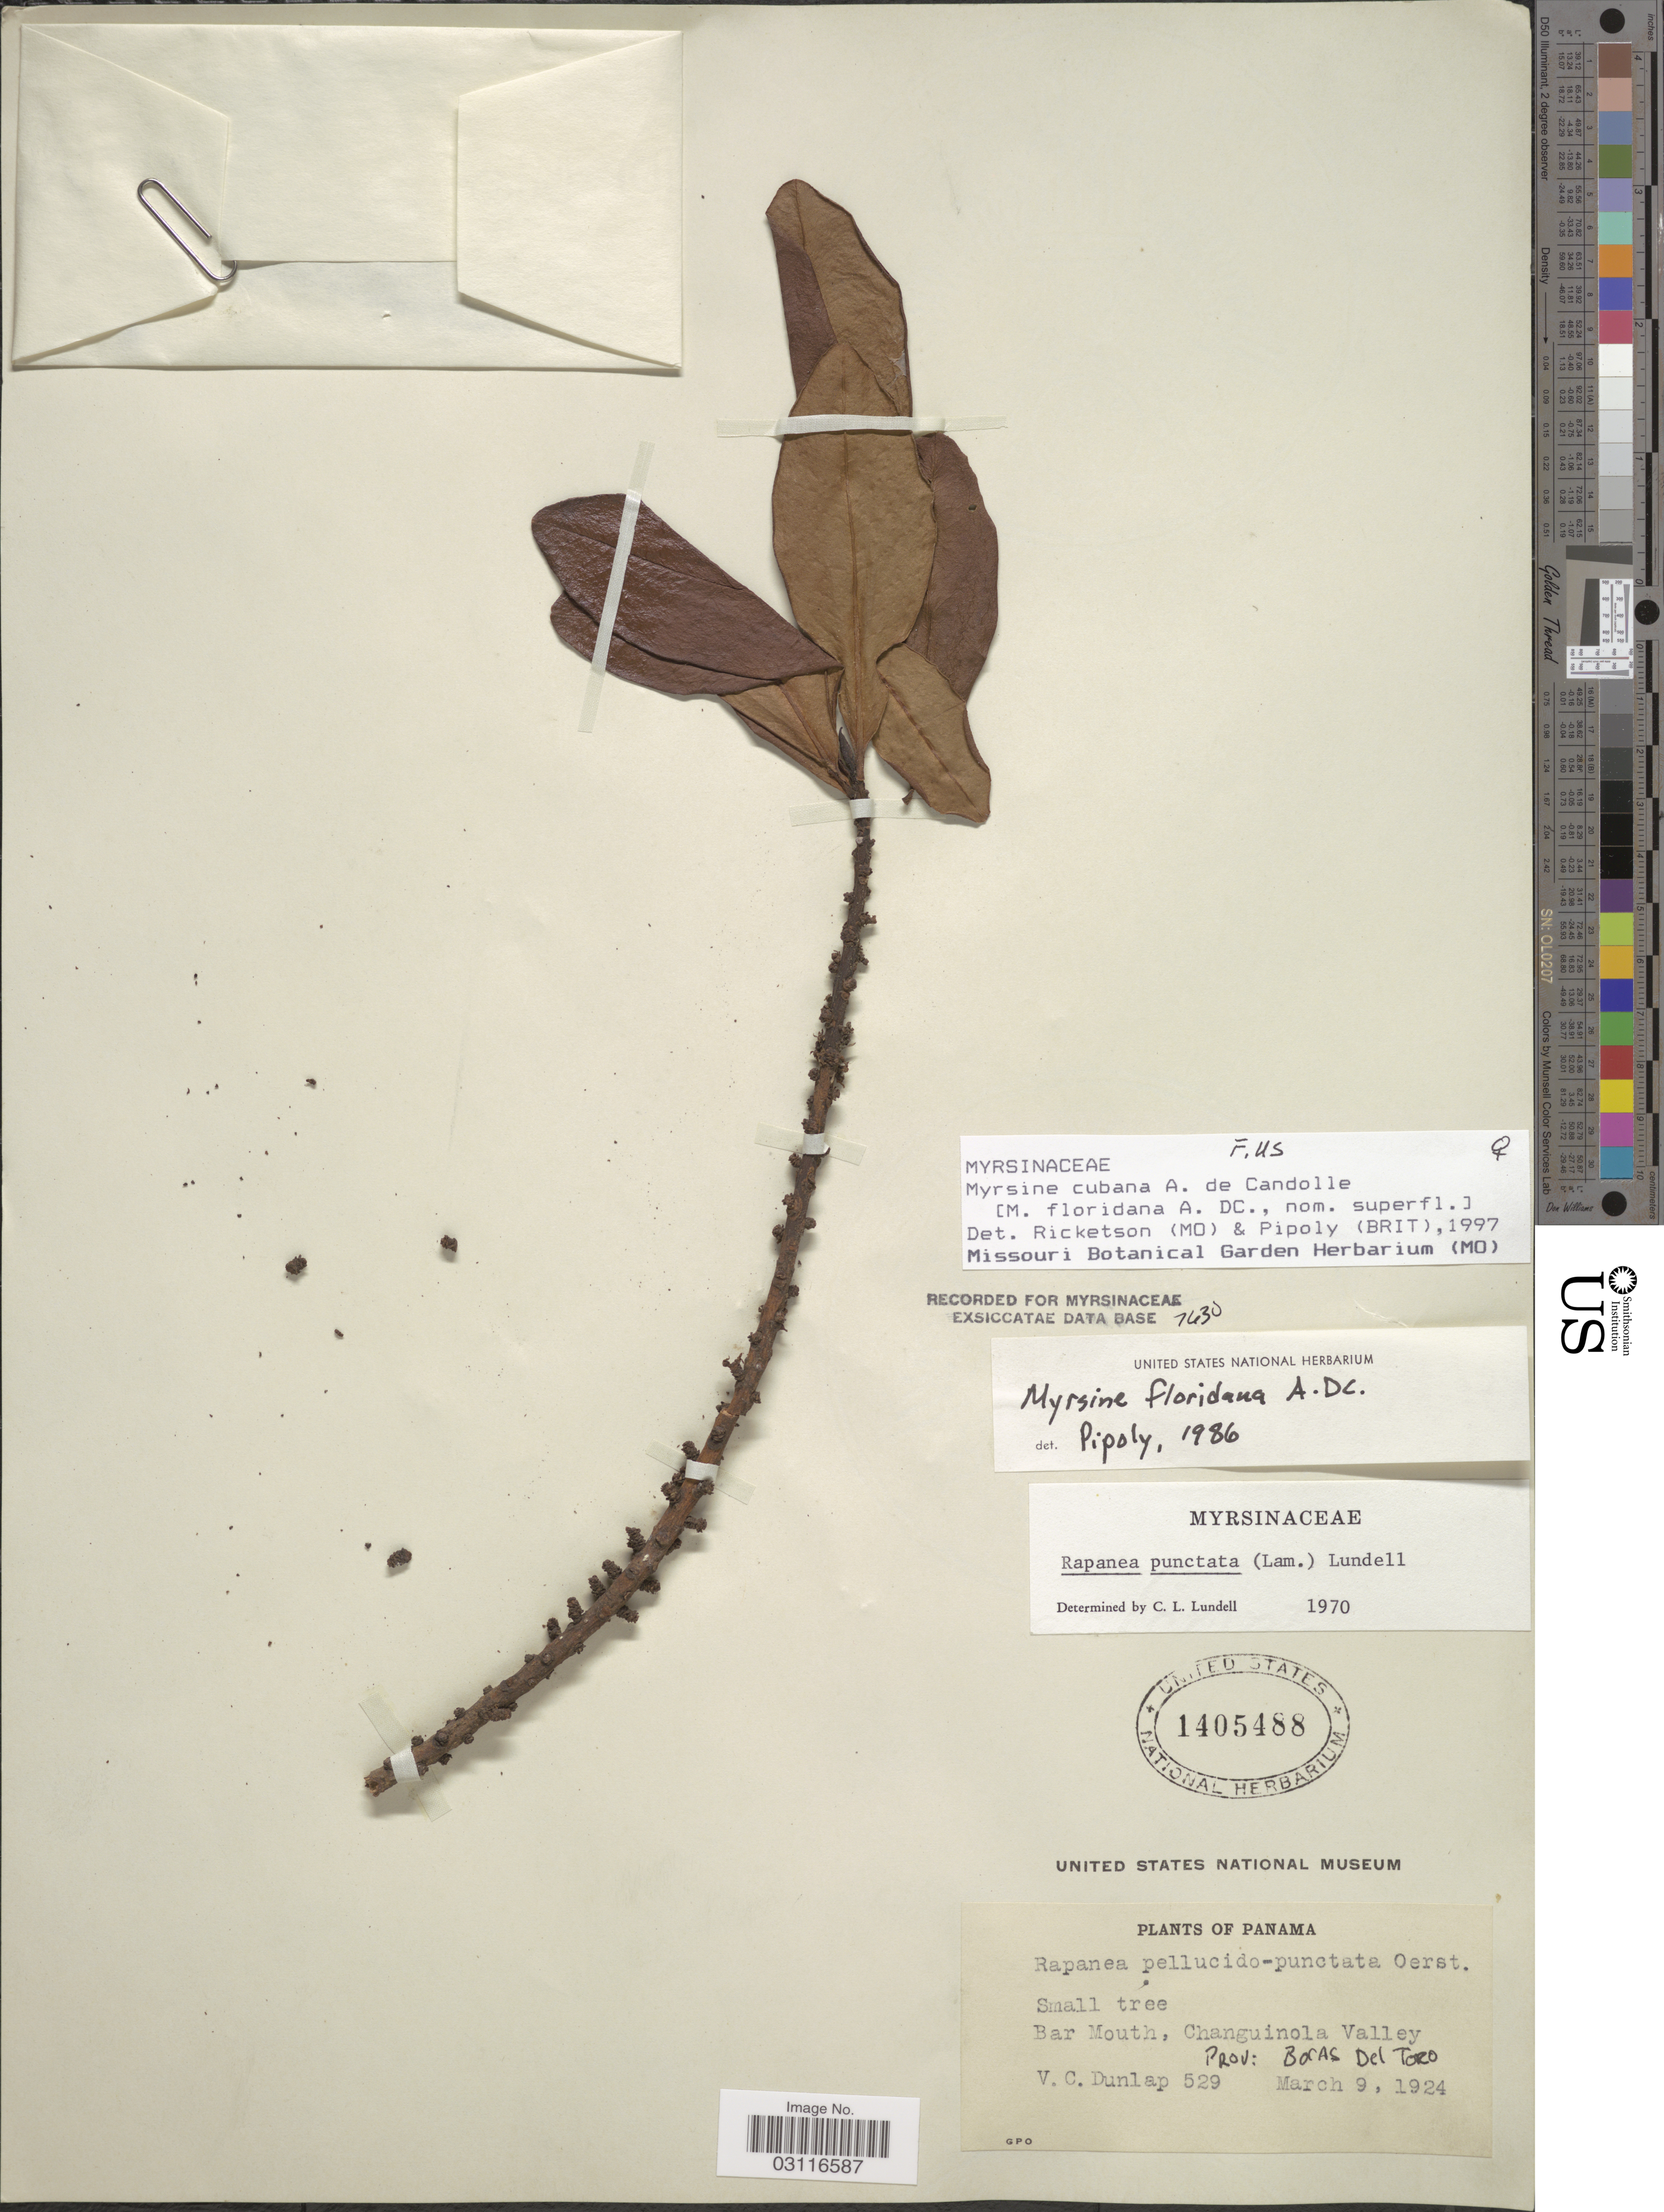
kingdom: Plantae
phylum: Tracheophyta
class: Magnoliopsida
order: Ericales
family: Primulaceae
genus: Myrsine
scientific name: Myrsine cubana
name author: A. DC.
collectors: V. C. Dunlap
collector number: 529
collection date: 1924-03-09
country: Panama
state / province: Bocas del Toro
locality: Bar Mouth, Changuinola Valley.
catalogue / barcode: US 1405488